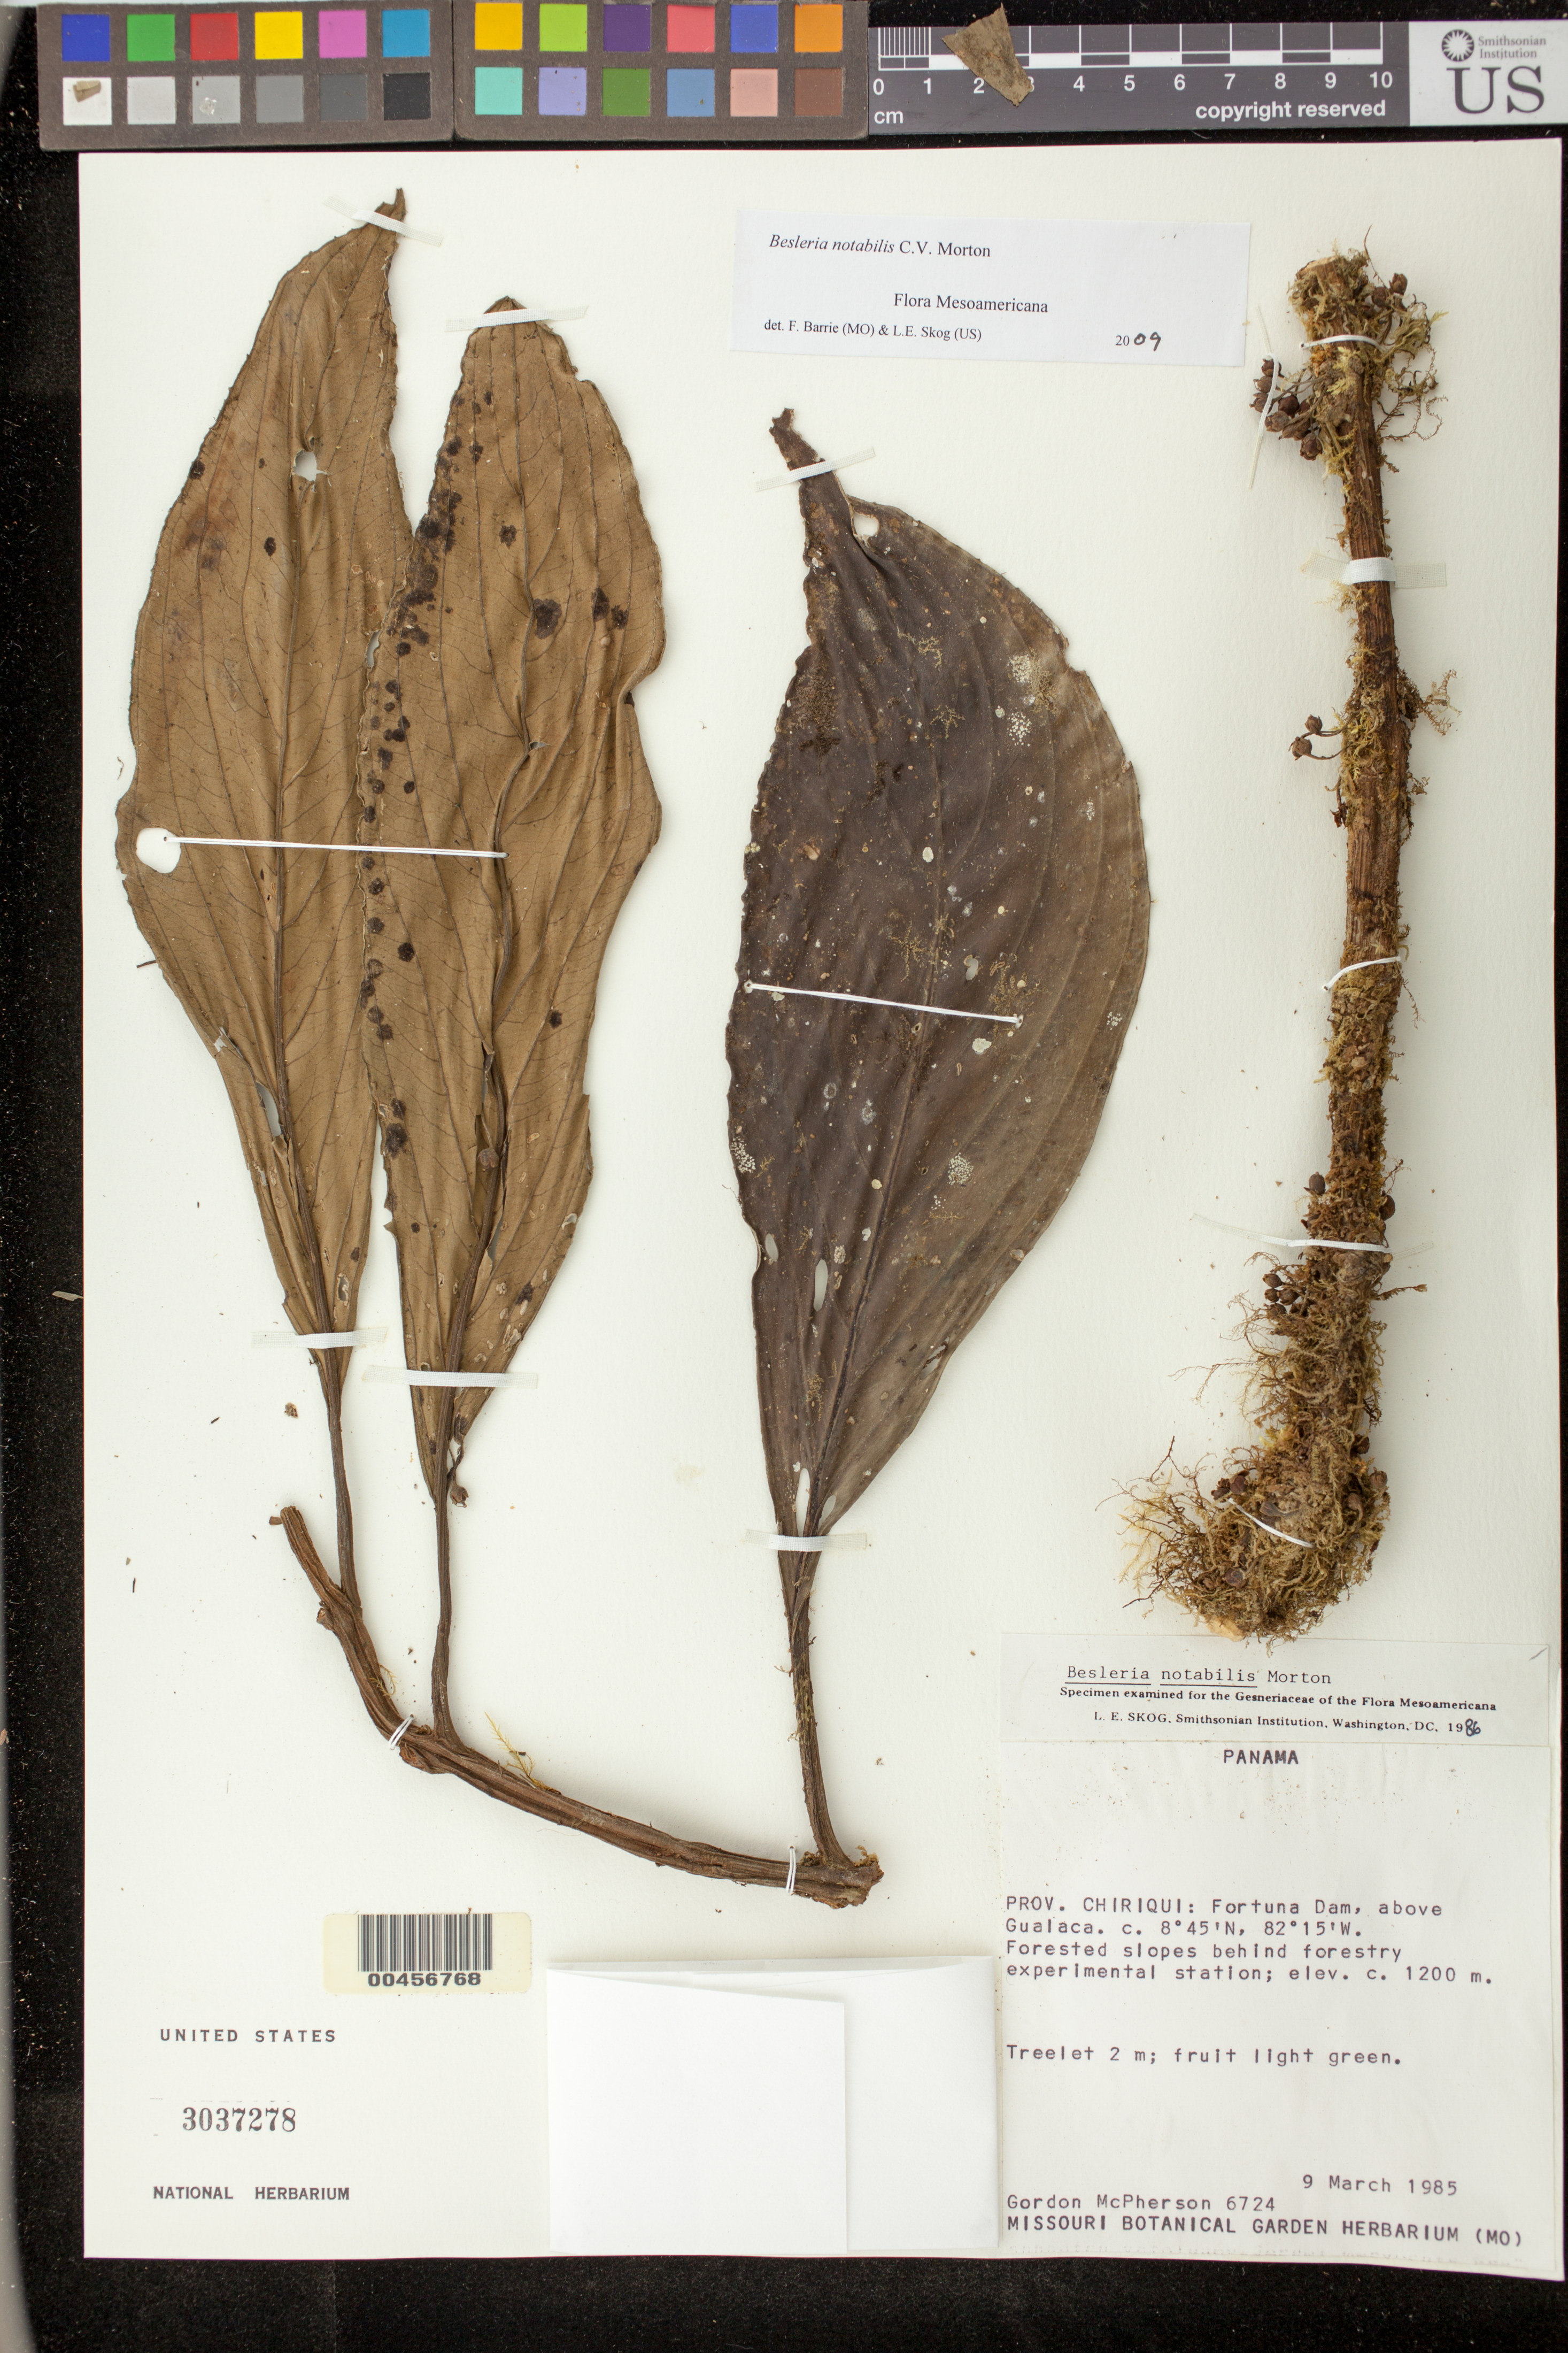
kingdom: Plantae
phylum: Tracheophyta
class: Magnoliopsida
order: Lamiales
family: Gesneriaceae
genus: Besleria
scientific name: Besleria notabilis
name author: C.V. Morton in Standl.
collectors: G. D. McPherson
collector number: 6724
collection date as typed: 09 Mar 1985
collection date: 1985-03-09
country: Panama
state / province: Chiriquí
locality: Fortuna Dam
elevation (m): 1200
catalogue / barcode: US 3037278